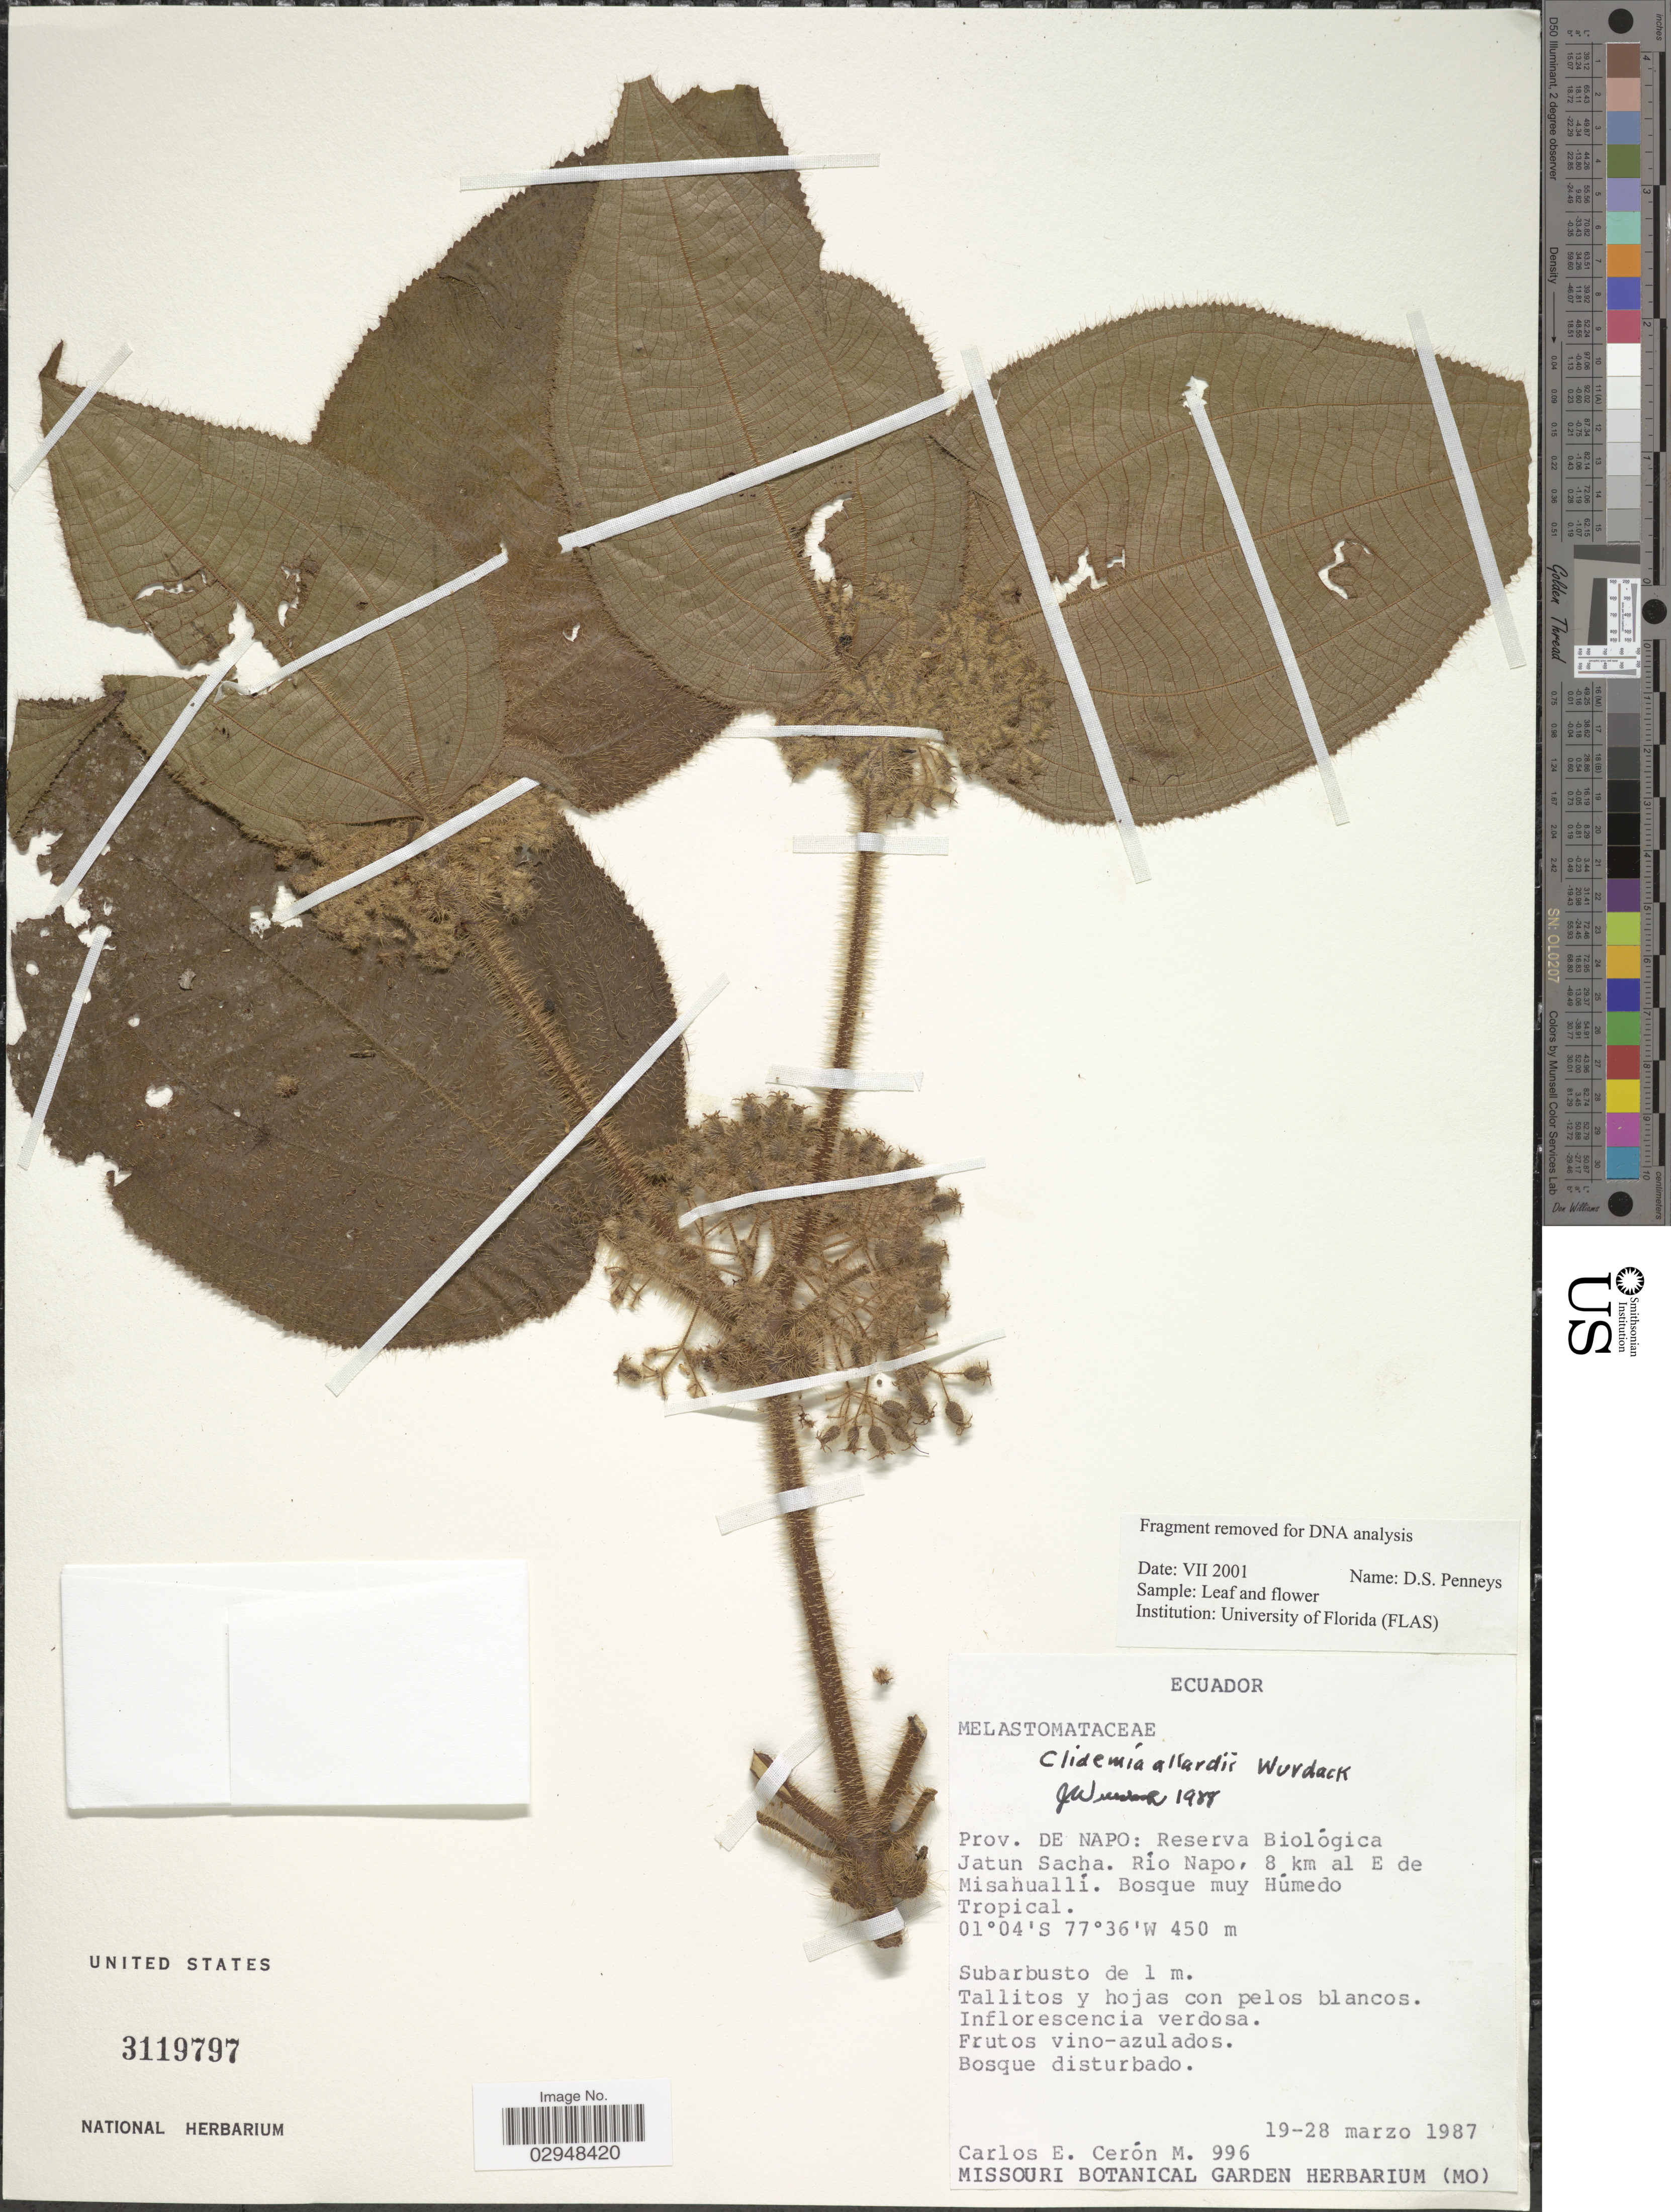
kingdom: Plantae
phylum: Tracheophyta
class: Magnoliopsida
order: Myrtales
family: Melastomataceae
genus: Clidemia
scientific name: Clidemia allardii subsp. allardii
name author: Wurdack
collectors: C. E. Cerón M.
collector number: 996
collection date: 1987-03-19/1987-03-28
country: Ecuador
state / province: Napo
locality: Prov. de Napo, Reserva Biológica Jatun Sacha, Río Napo, 8 km al E de Misahuallí.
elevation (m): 450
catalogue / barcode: US 3119797